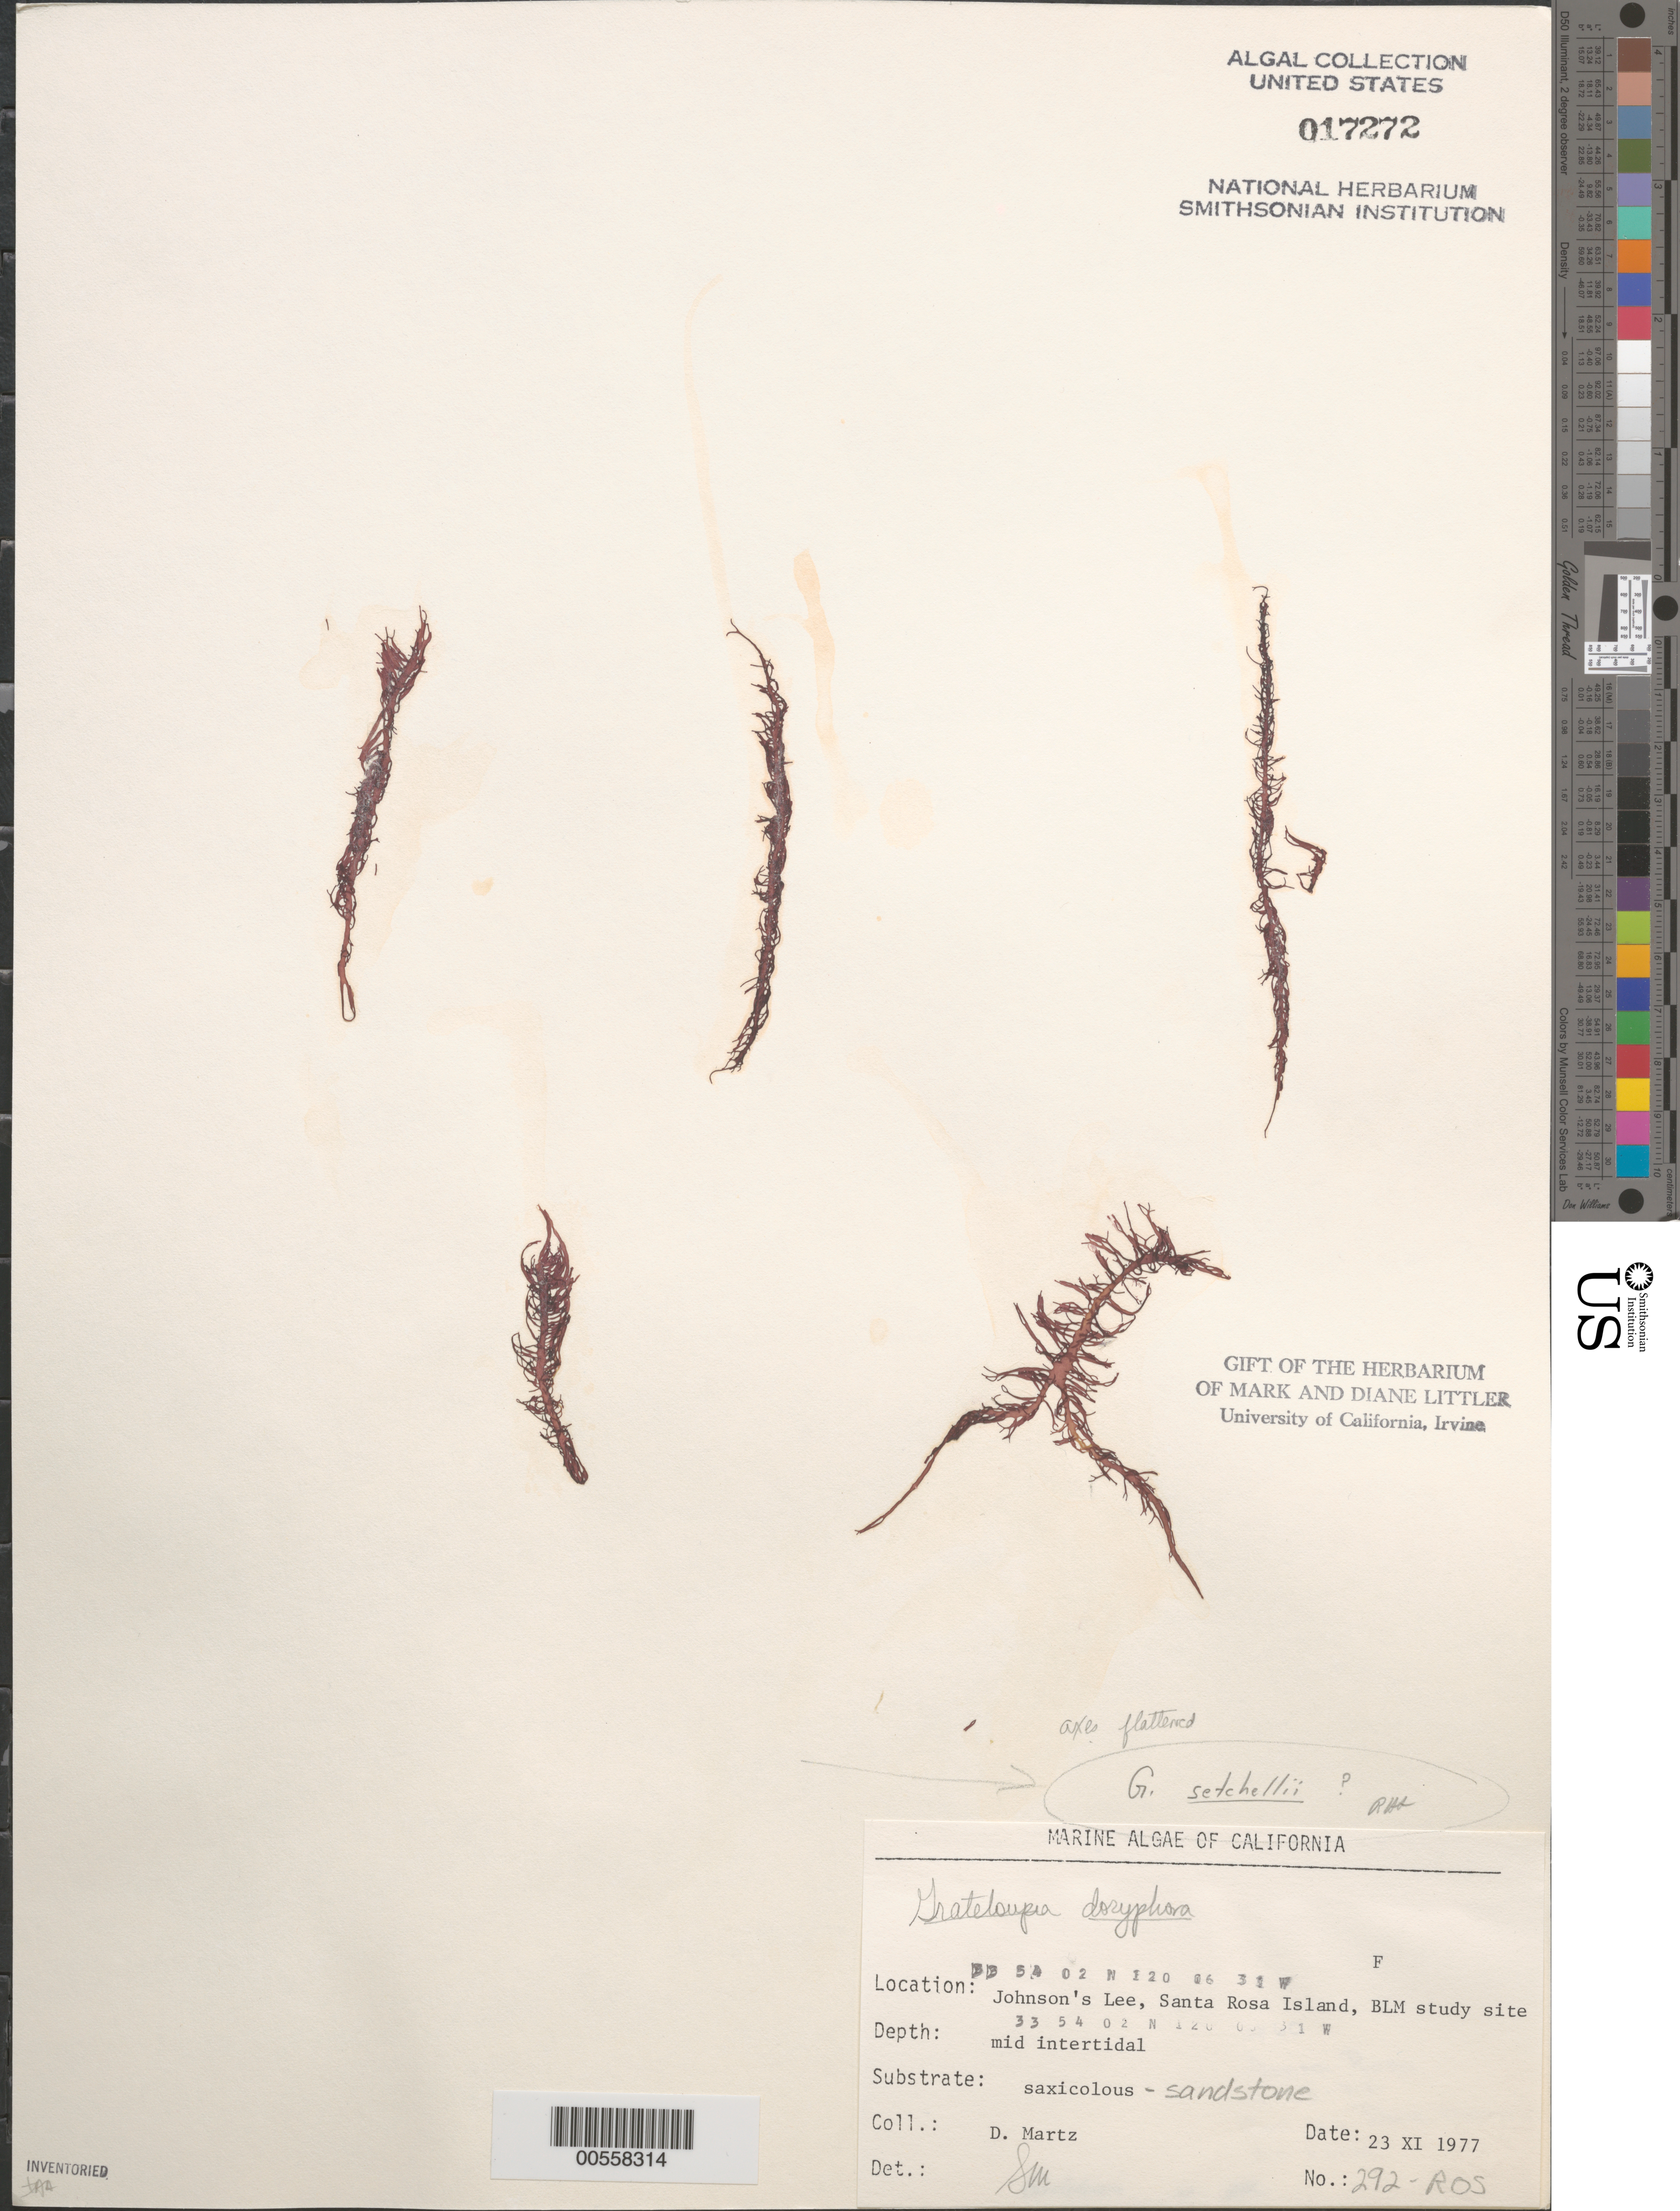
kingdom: Plantae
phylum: Rhodophyta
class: Florideophyceae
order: Halymeniales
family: Halymeniaceae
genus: Norrissia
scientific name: Norrissia setchellii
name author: (Kylin) M.S. Balakrishnan in Desikachary & Raja Rao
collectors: D. Martz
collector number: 292-ros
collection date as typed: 23 Nov 1977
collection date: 1977-11-23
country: United States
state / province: California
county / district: Santa Barbara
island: Santa Rosa Island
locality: Johnson's Lee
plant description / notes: BLM-SOCALBIGHT Rocky Intertidal Survey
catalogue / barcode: US 17272